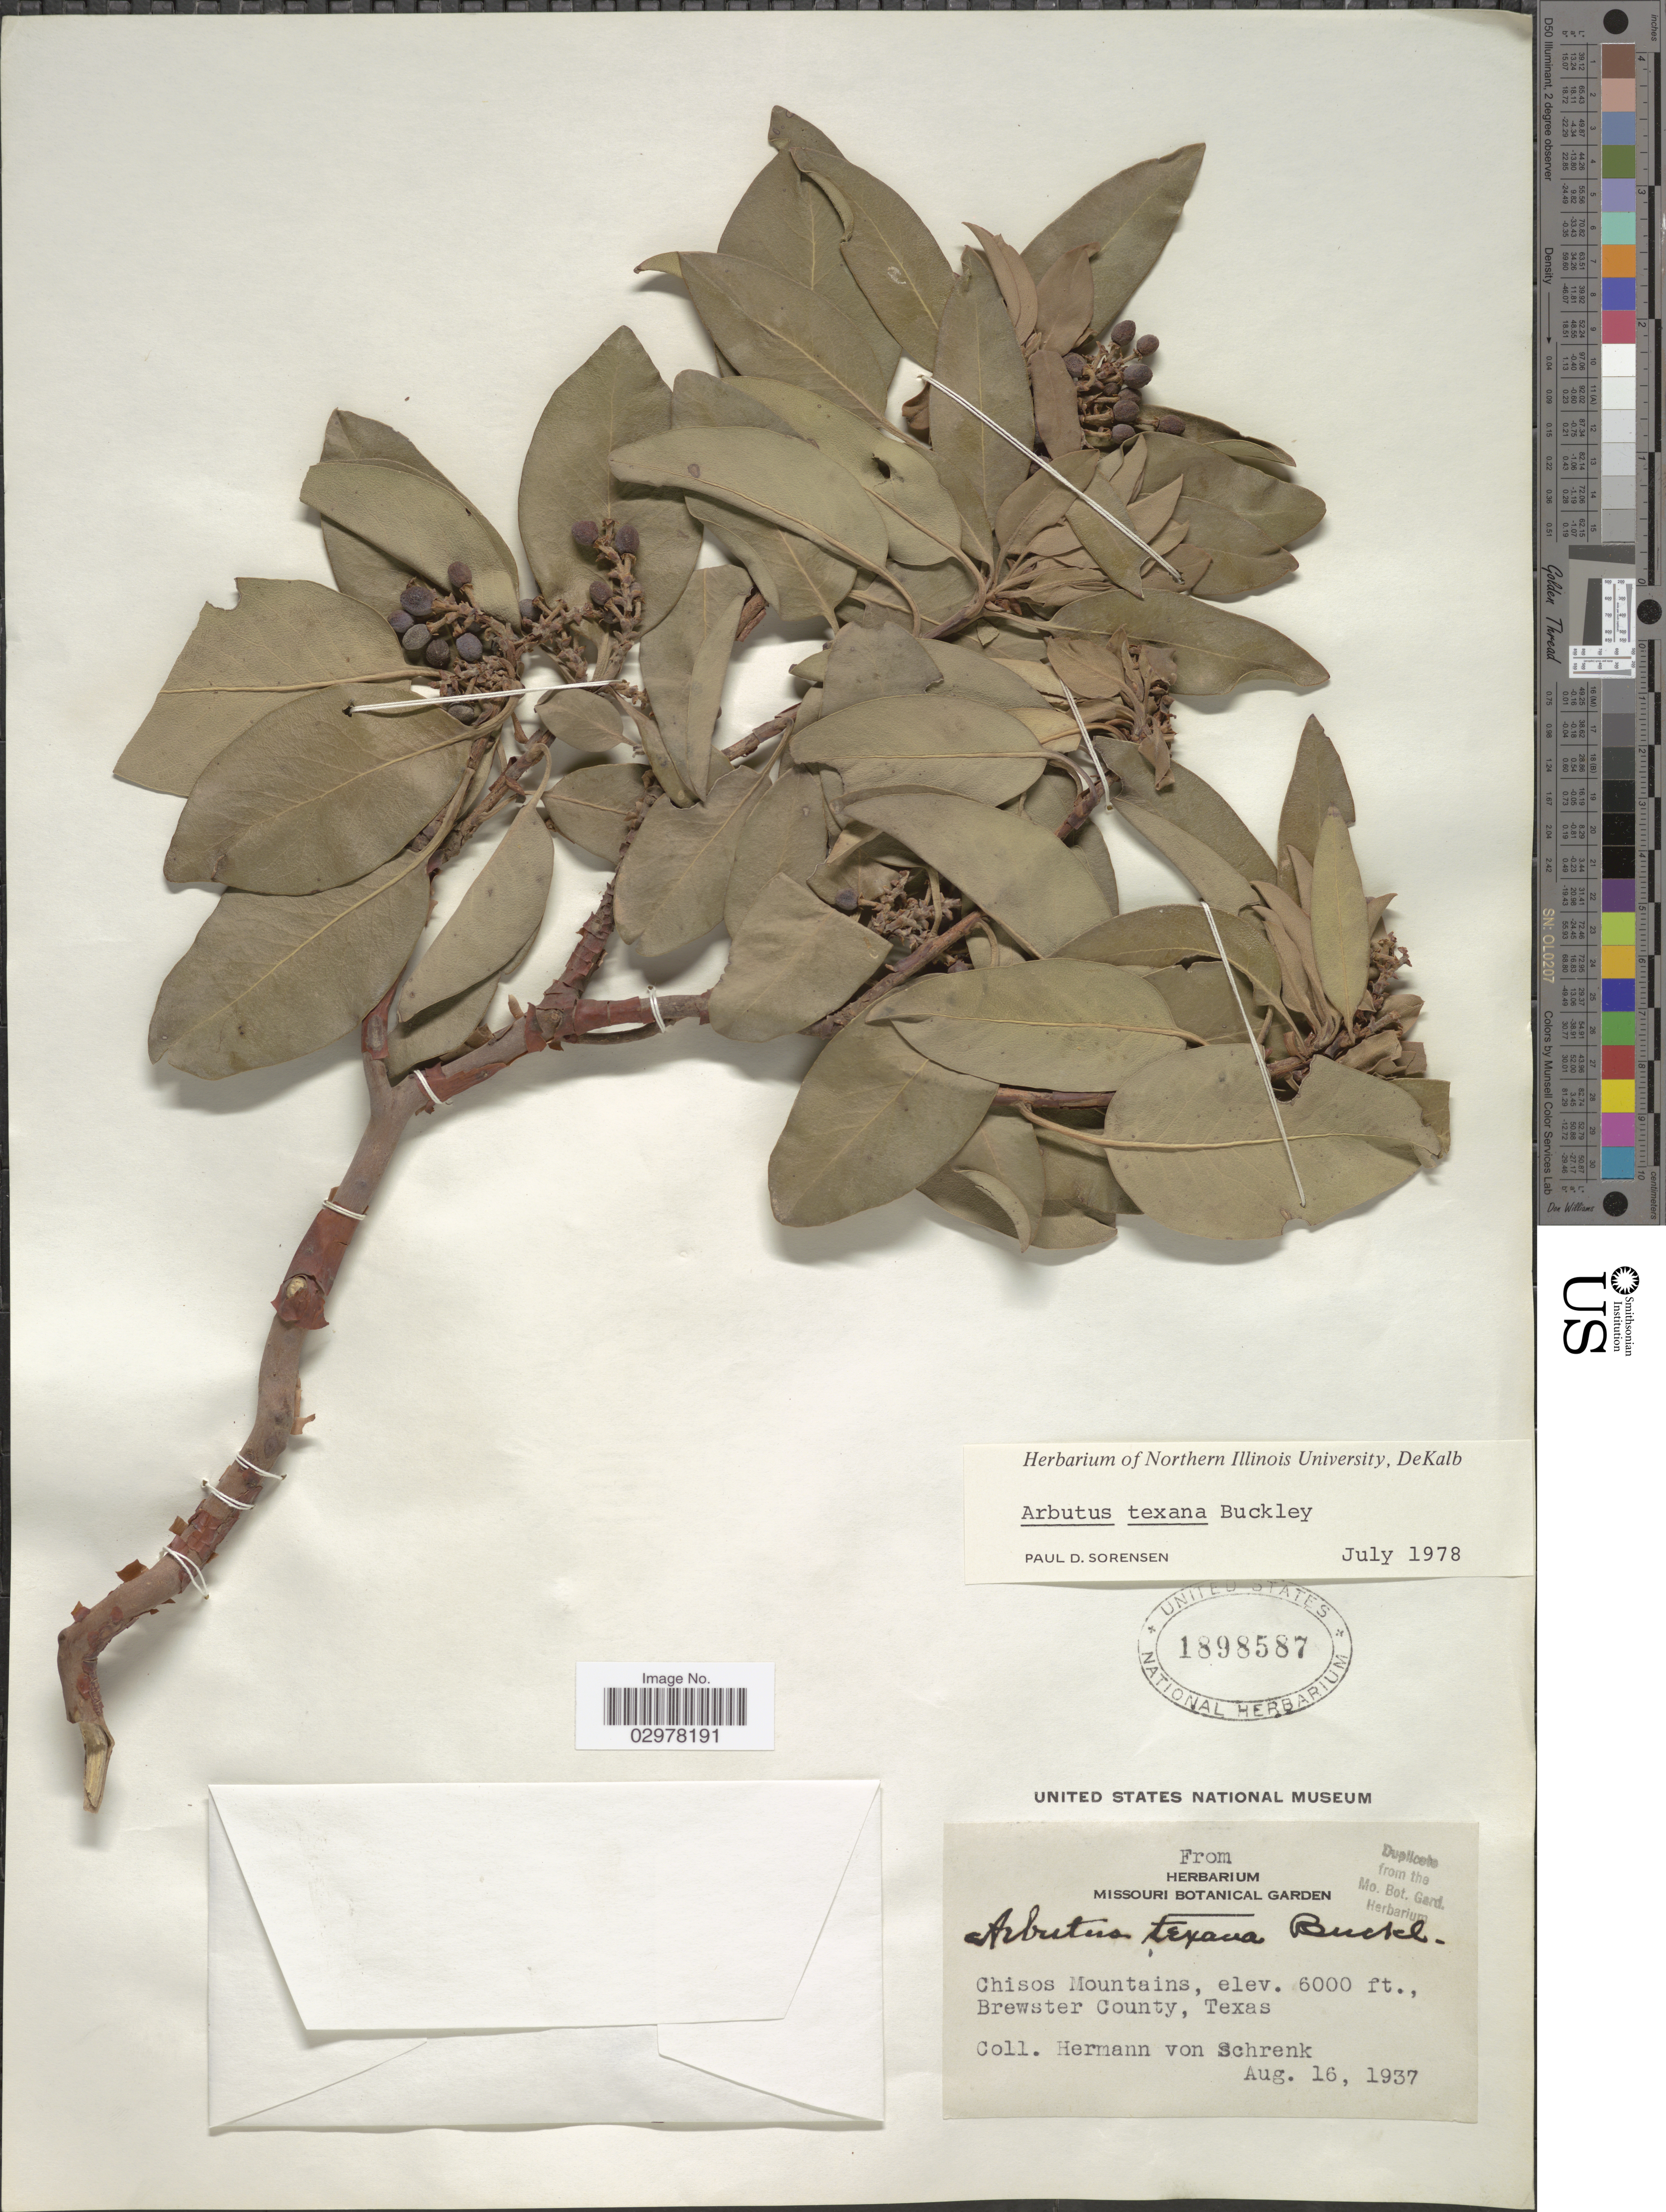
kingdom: Plantae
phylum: Tracheophyta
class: Magnoliopsida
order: Ericales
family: Ericaceae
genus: Arbutus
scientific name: Arbutus texana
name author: Buckley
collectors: H. v. Schrenk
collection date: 1937-08-16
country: United States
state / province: Texas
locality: Chisos Mountains, Brewster County.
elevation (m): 1829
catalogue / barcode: US 1898587